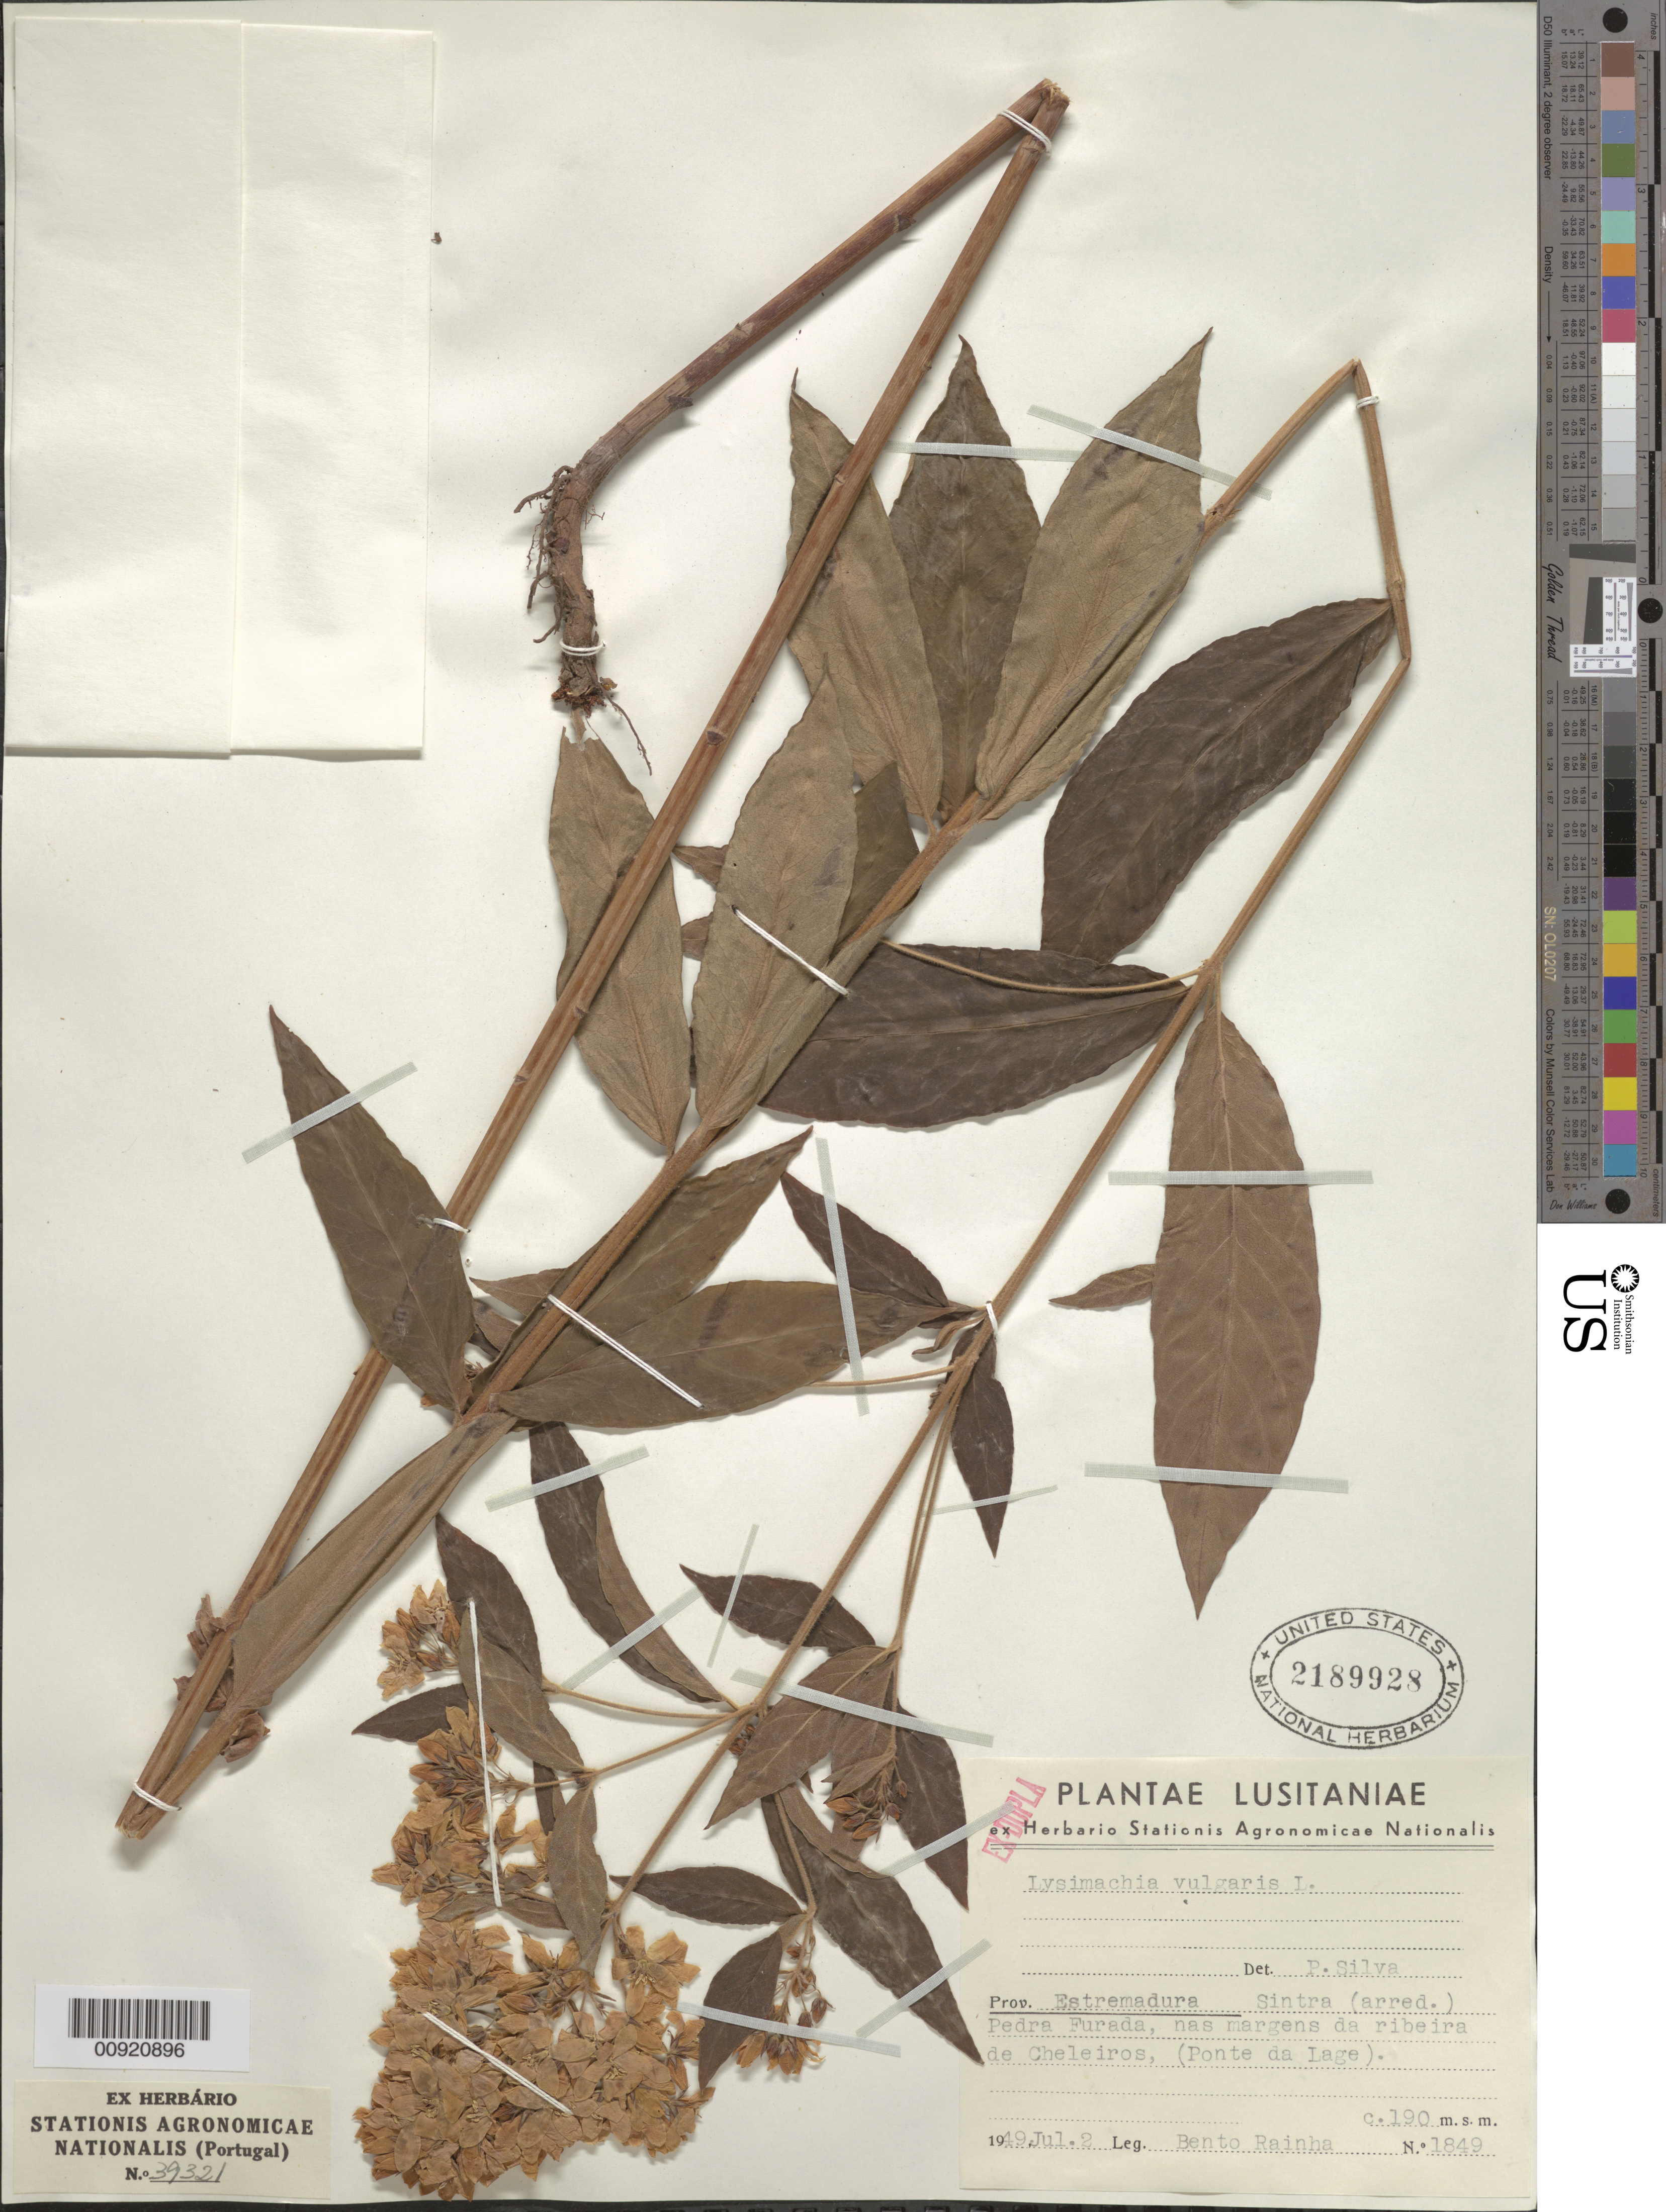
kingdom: Plantae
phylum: Tracheophyta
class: Magnoliopsida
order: Ericales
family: Primulaceae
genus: Lysimachia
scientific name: Lysimachia vulgaris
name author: L.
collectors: B. Rainha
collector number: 1849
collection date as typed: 02 Jul 1949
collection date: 1949-07-02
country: Portugal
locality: Estremadura. Sintra (arred.) Pedra Furada, nas margens da ribeira de Cheleiros, (Ponte da Lage).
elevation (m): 190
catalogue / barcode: US 2189928